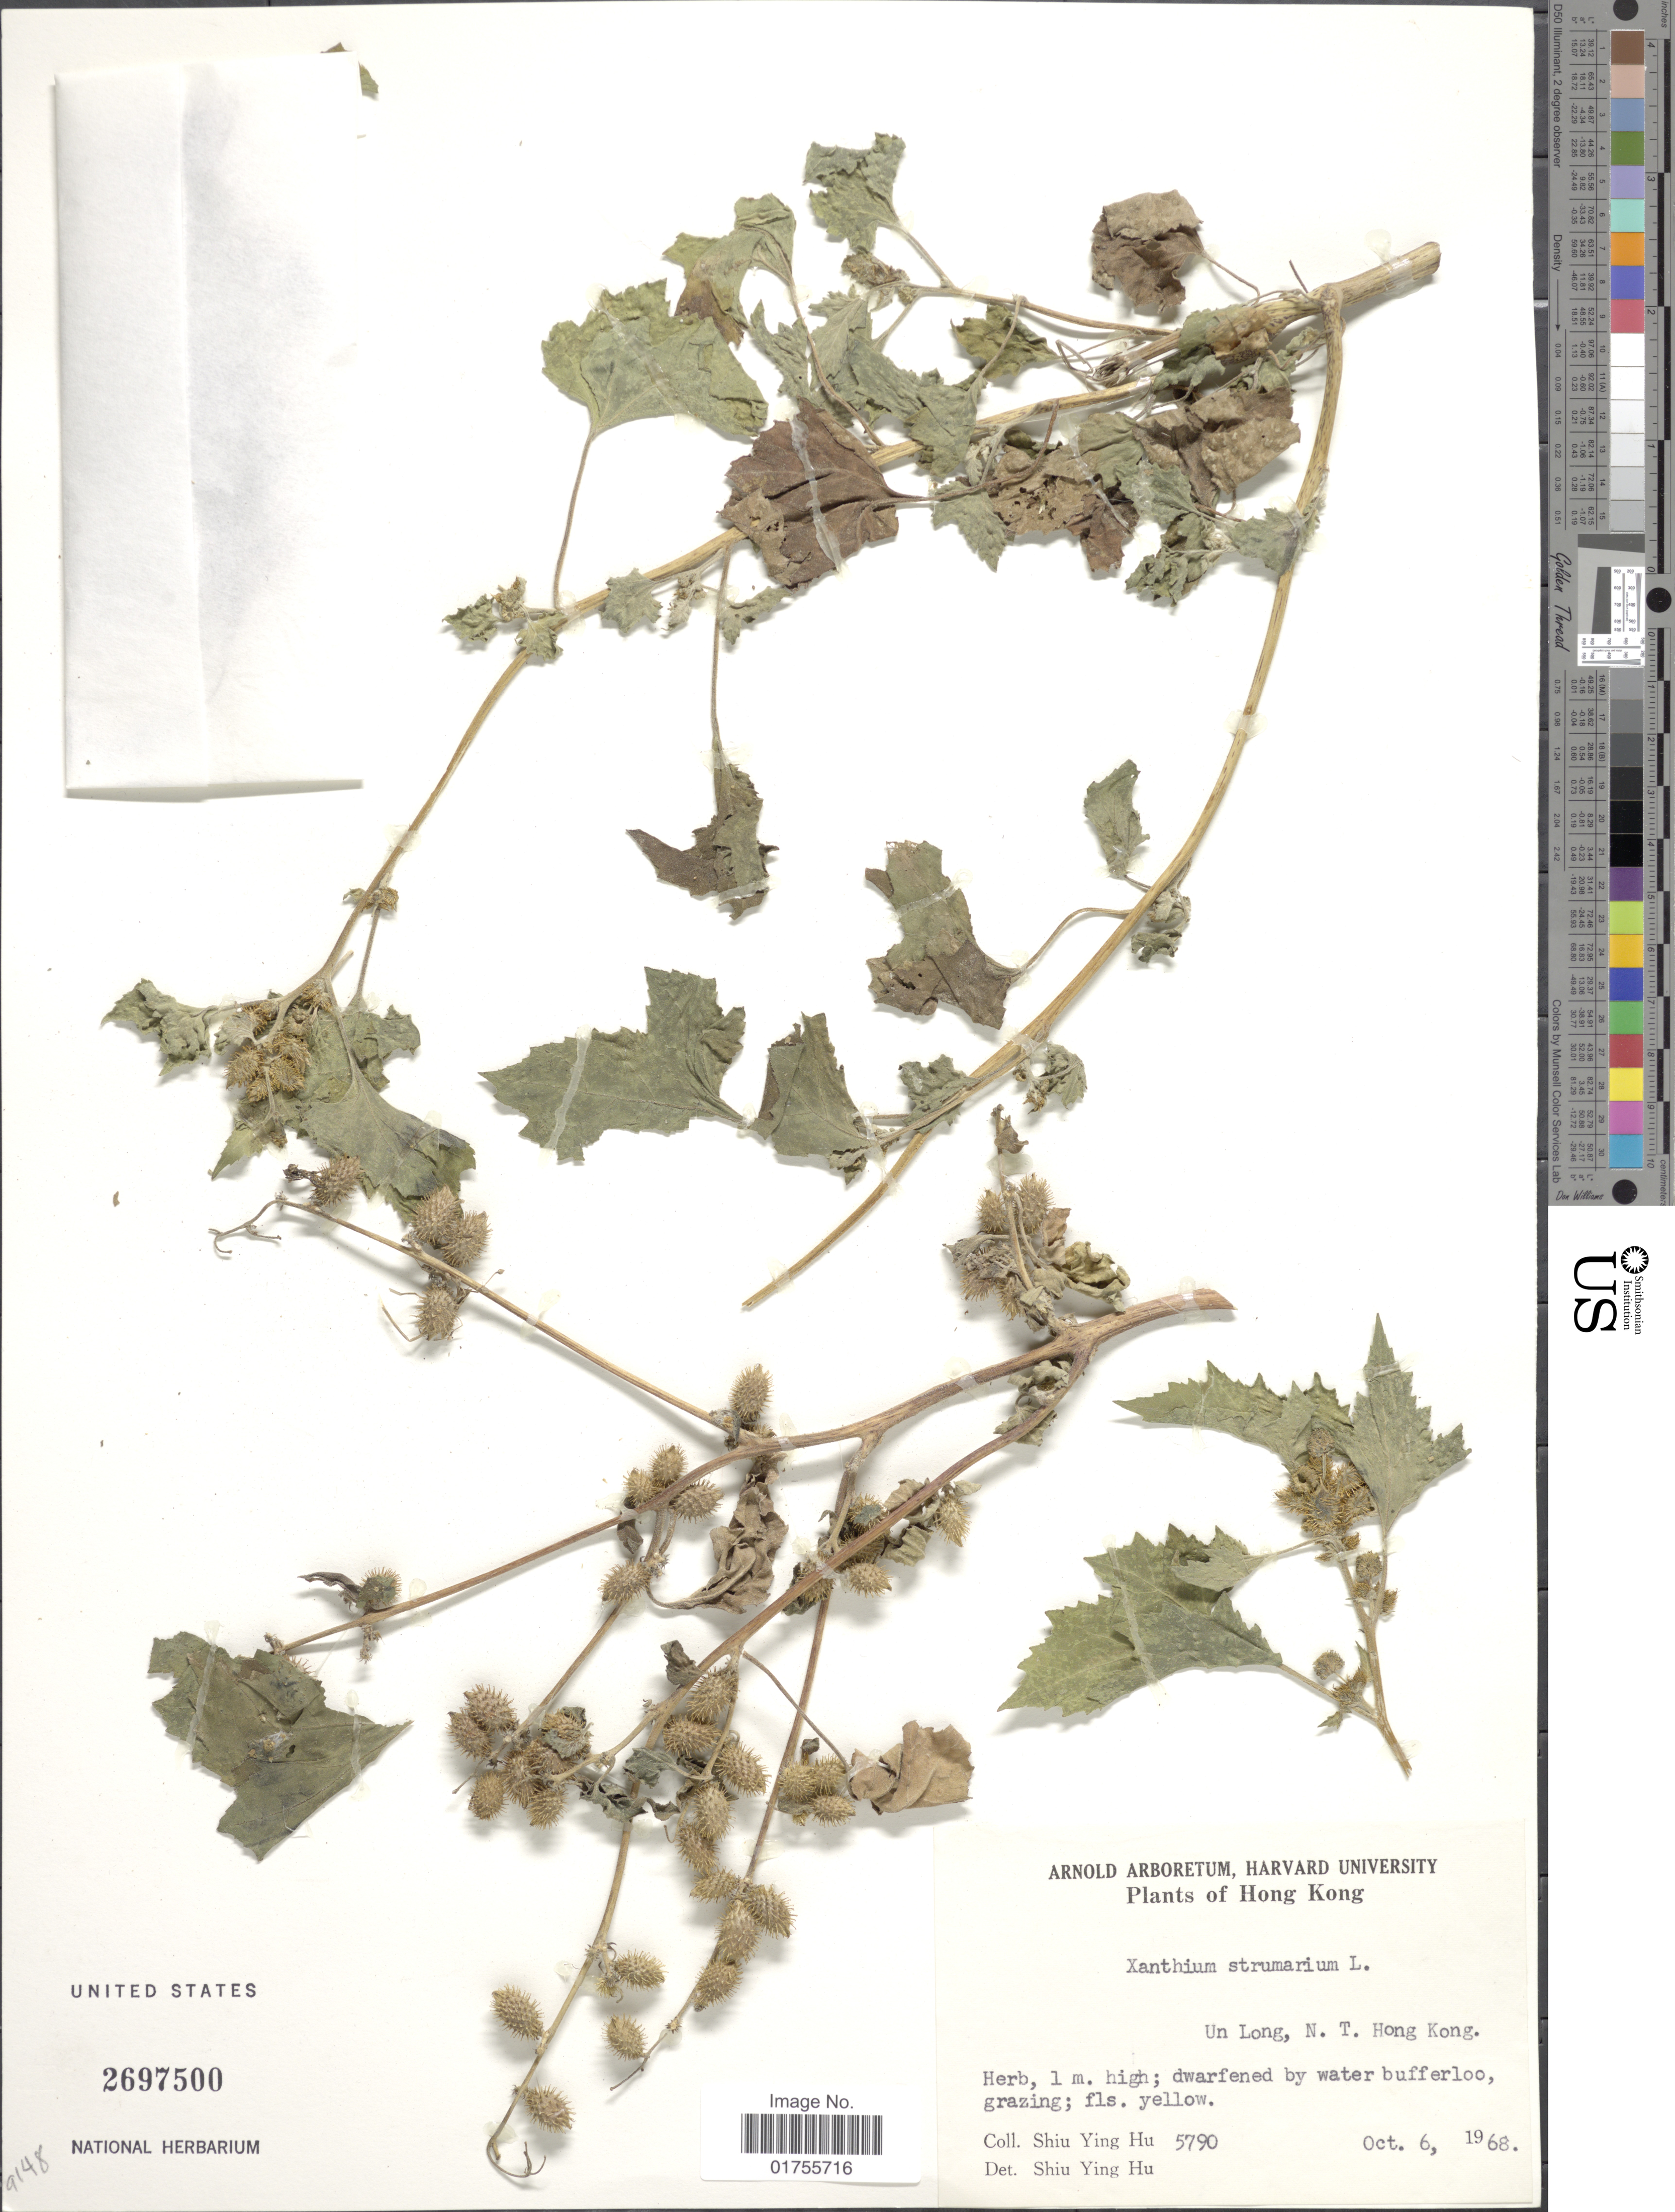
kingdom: Plantae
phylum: Tracheophyta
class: Magnoliopsida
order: Asterales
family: Asteraceae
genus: Xanthium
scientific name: Xanthium strumarium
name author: L.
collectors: S. Y. Hu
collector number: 5790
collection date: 1968-10-06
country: China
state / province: Hong Kong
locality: Un Long, N.T Hong Kong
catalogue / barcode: US 2697500